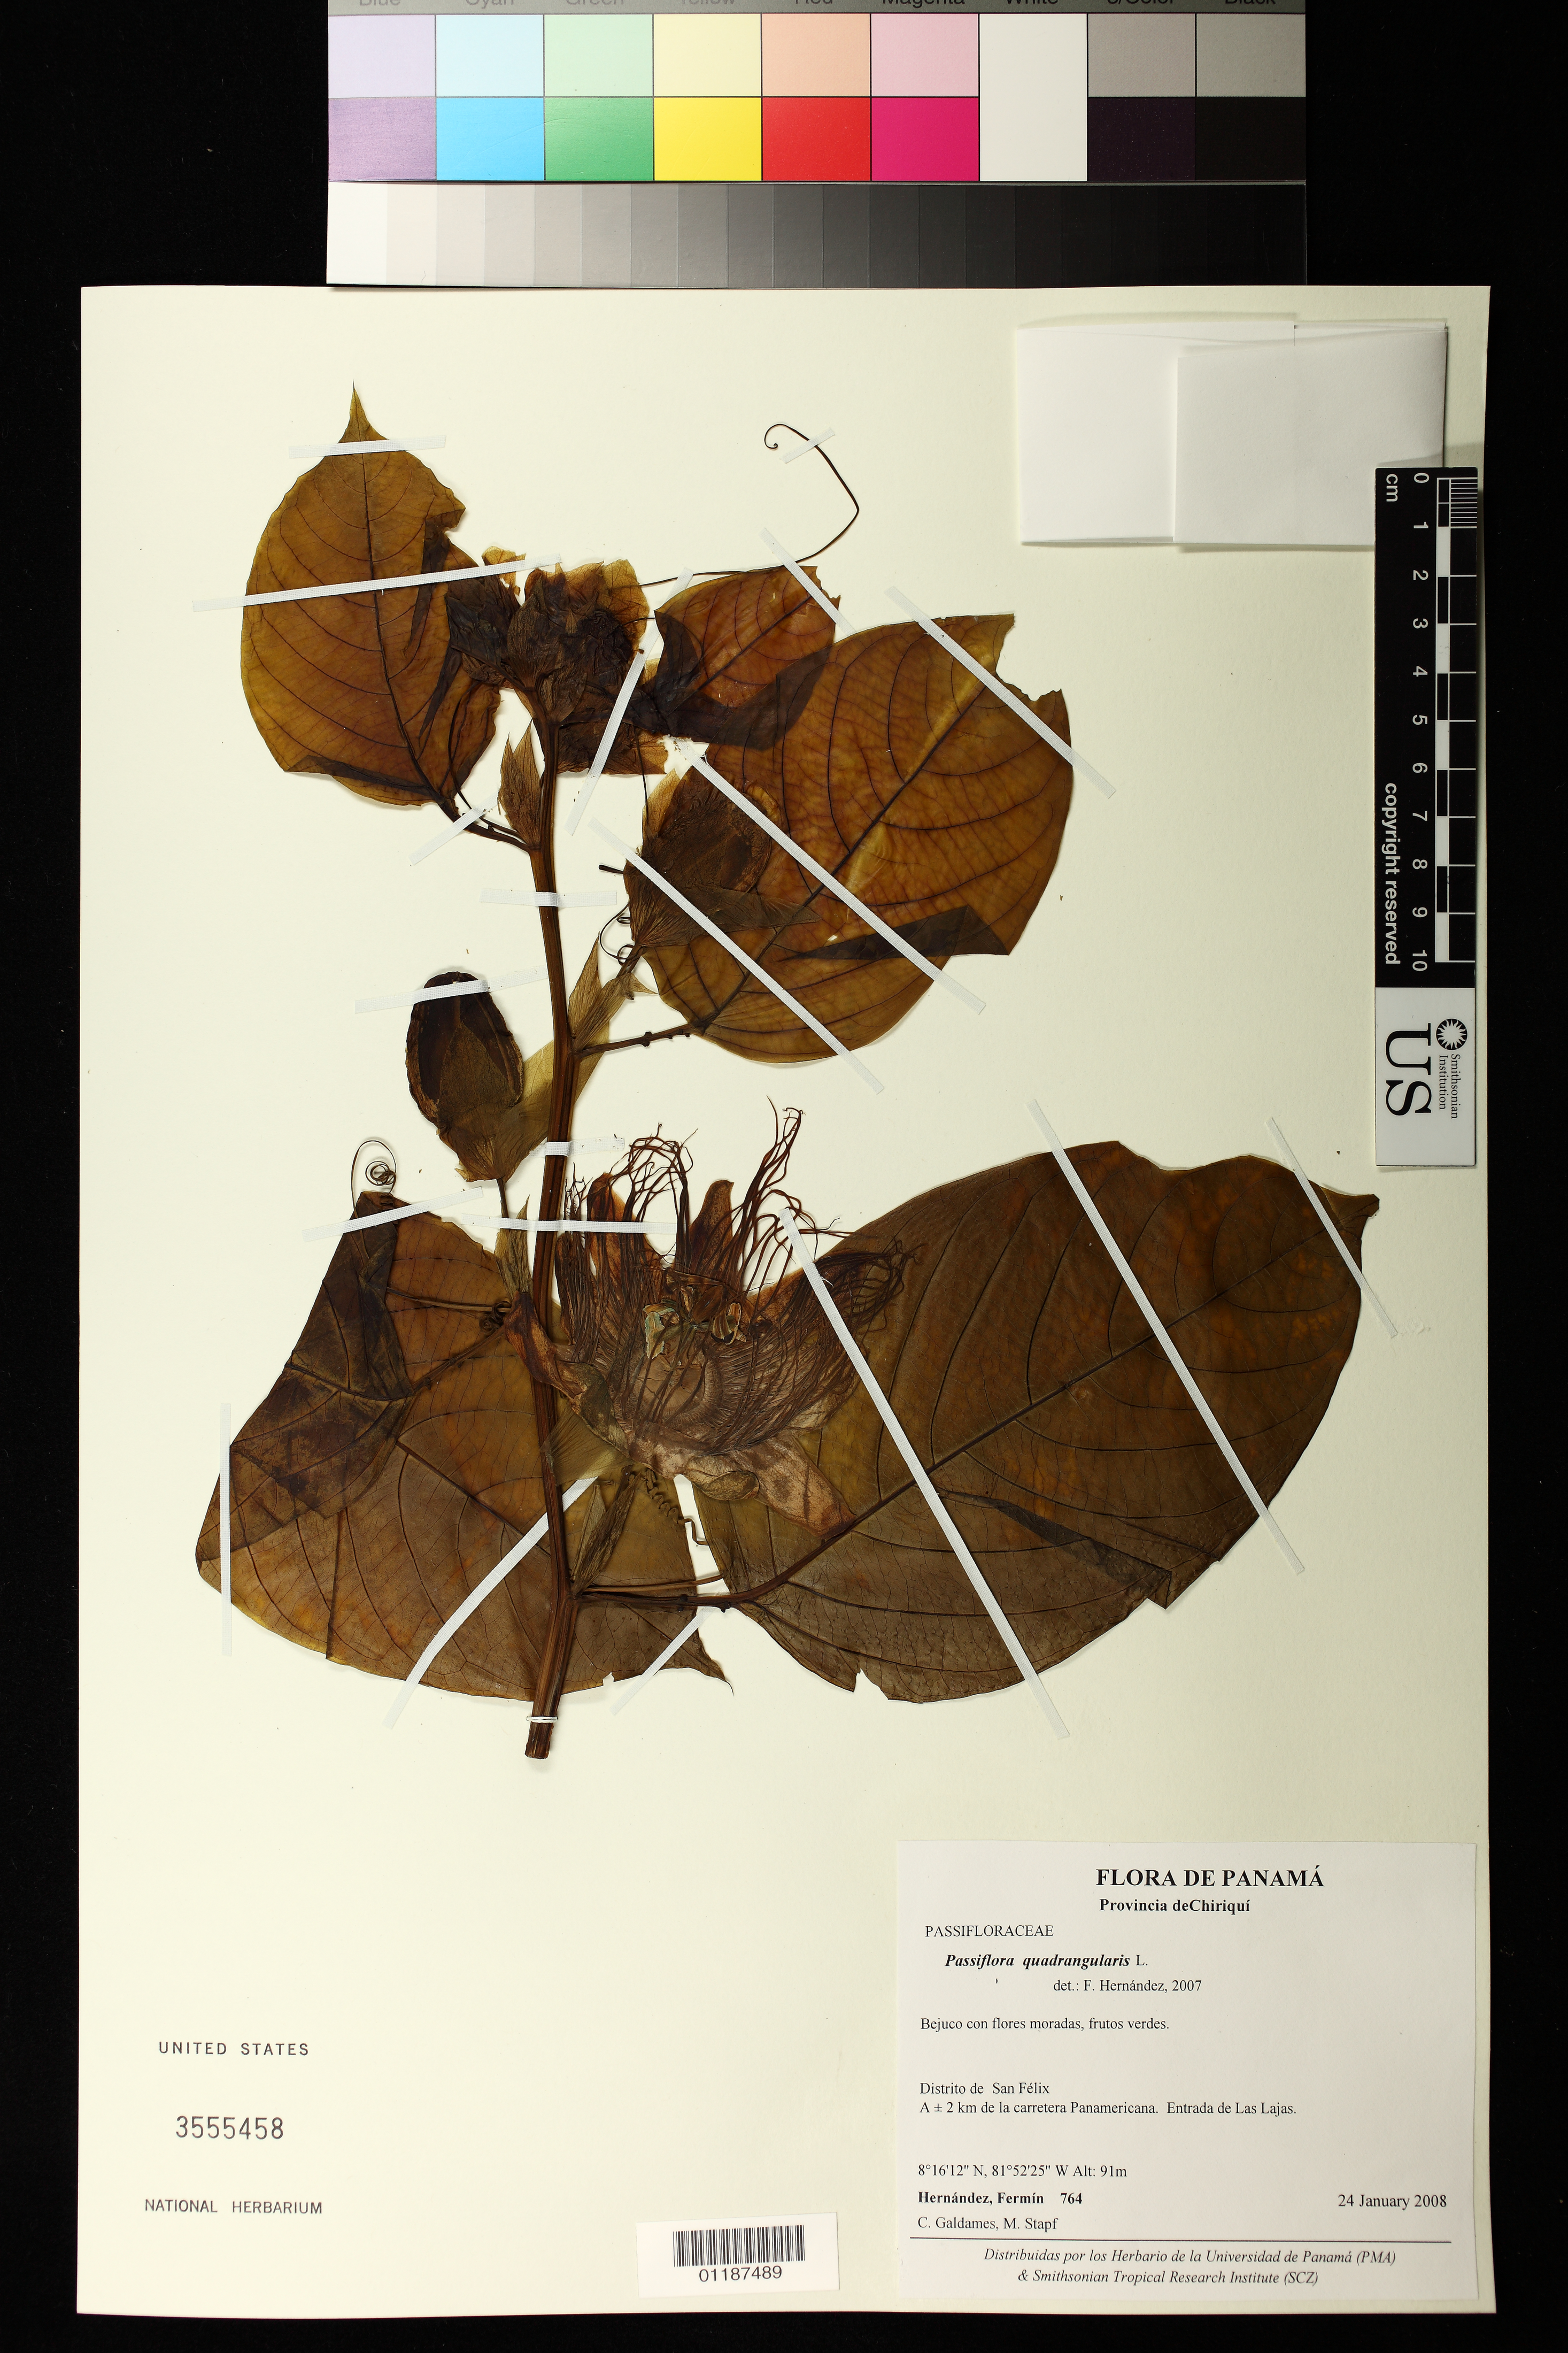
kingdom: Plantae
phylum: Tracheophyta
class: Magnoliopsida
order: Malpighiales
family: Passifloraceae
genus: Passiflora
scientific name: Passiflora quadrangularis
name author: L.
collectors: F. Hernández, C. Galdames & M. Stapf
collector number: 764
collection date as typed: Jan 24 2008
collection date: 2008-01-24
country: Panama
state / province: Chiriqui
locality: Distrito de San Felix A +/- 2 km de la carretera Panamericana. Entrada de Las Lajas.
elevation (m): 91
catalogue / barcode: US 3555458